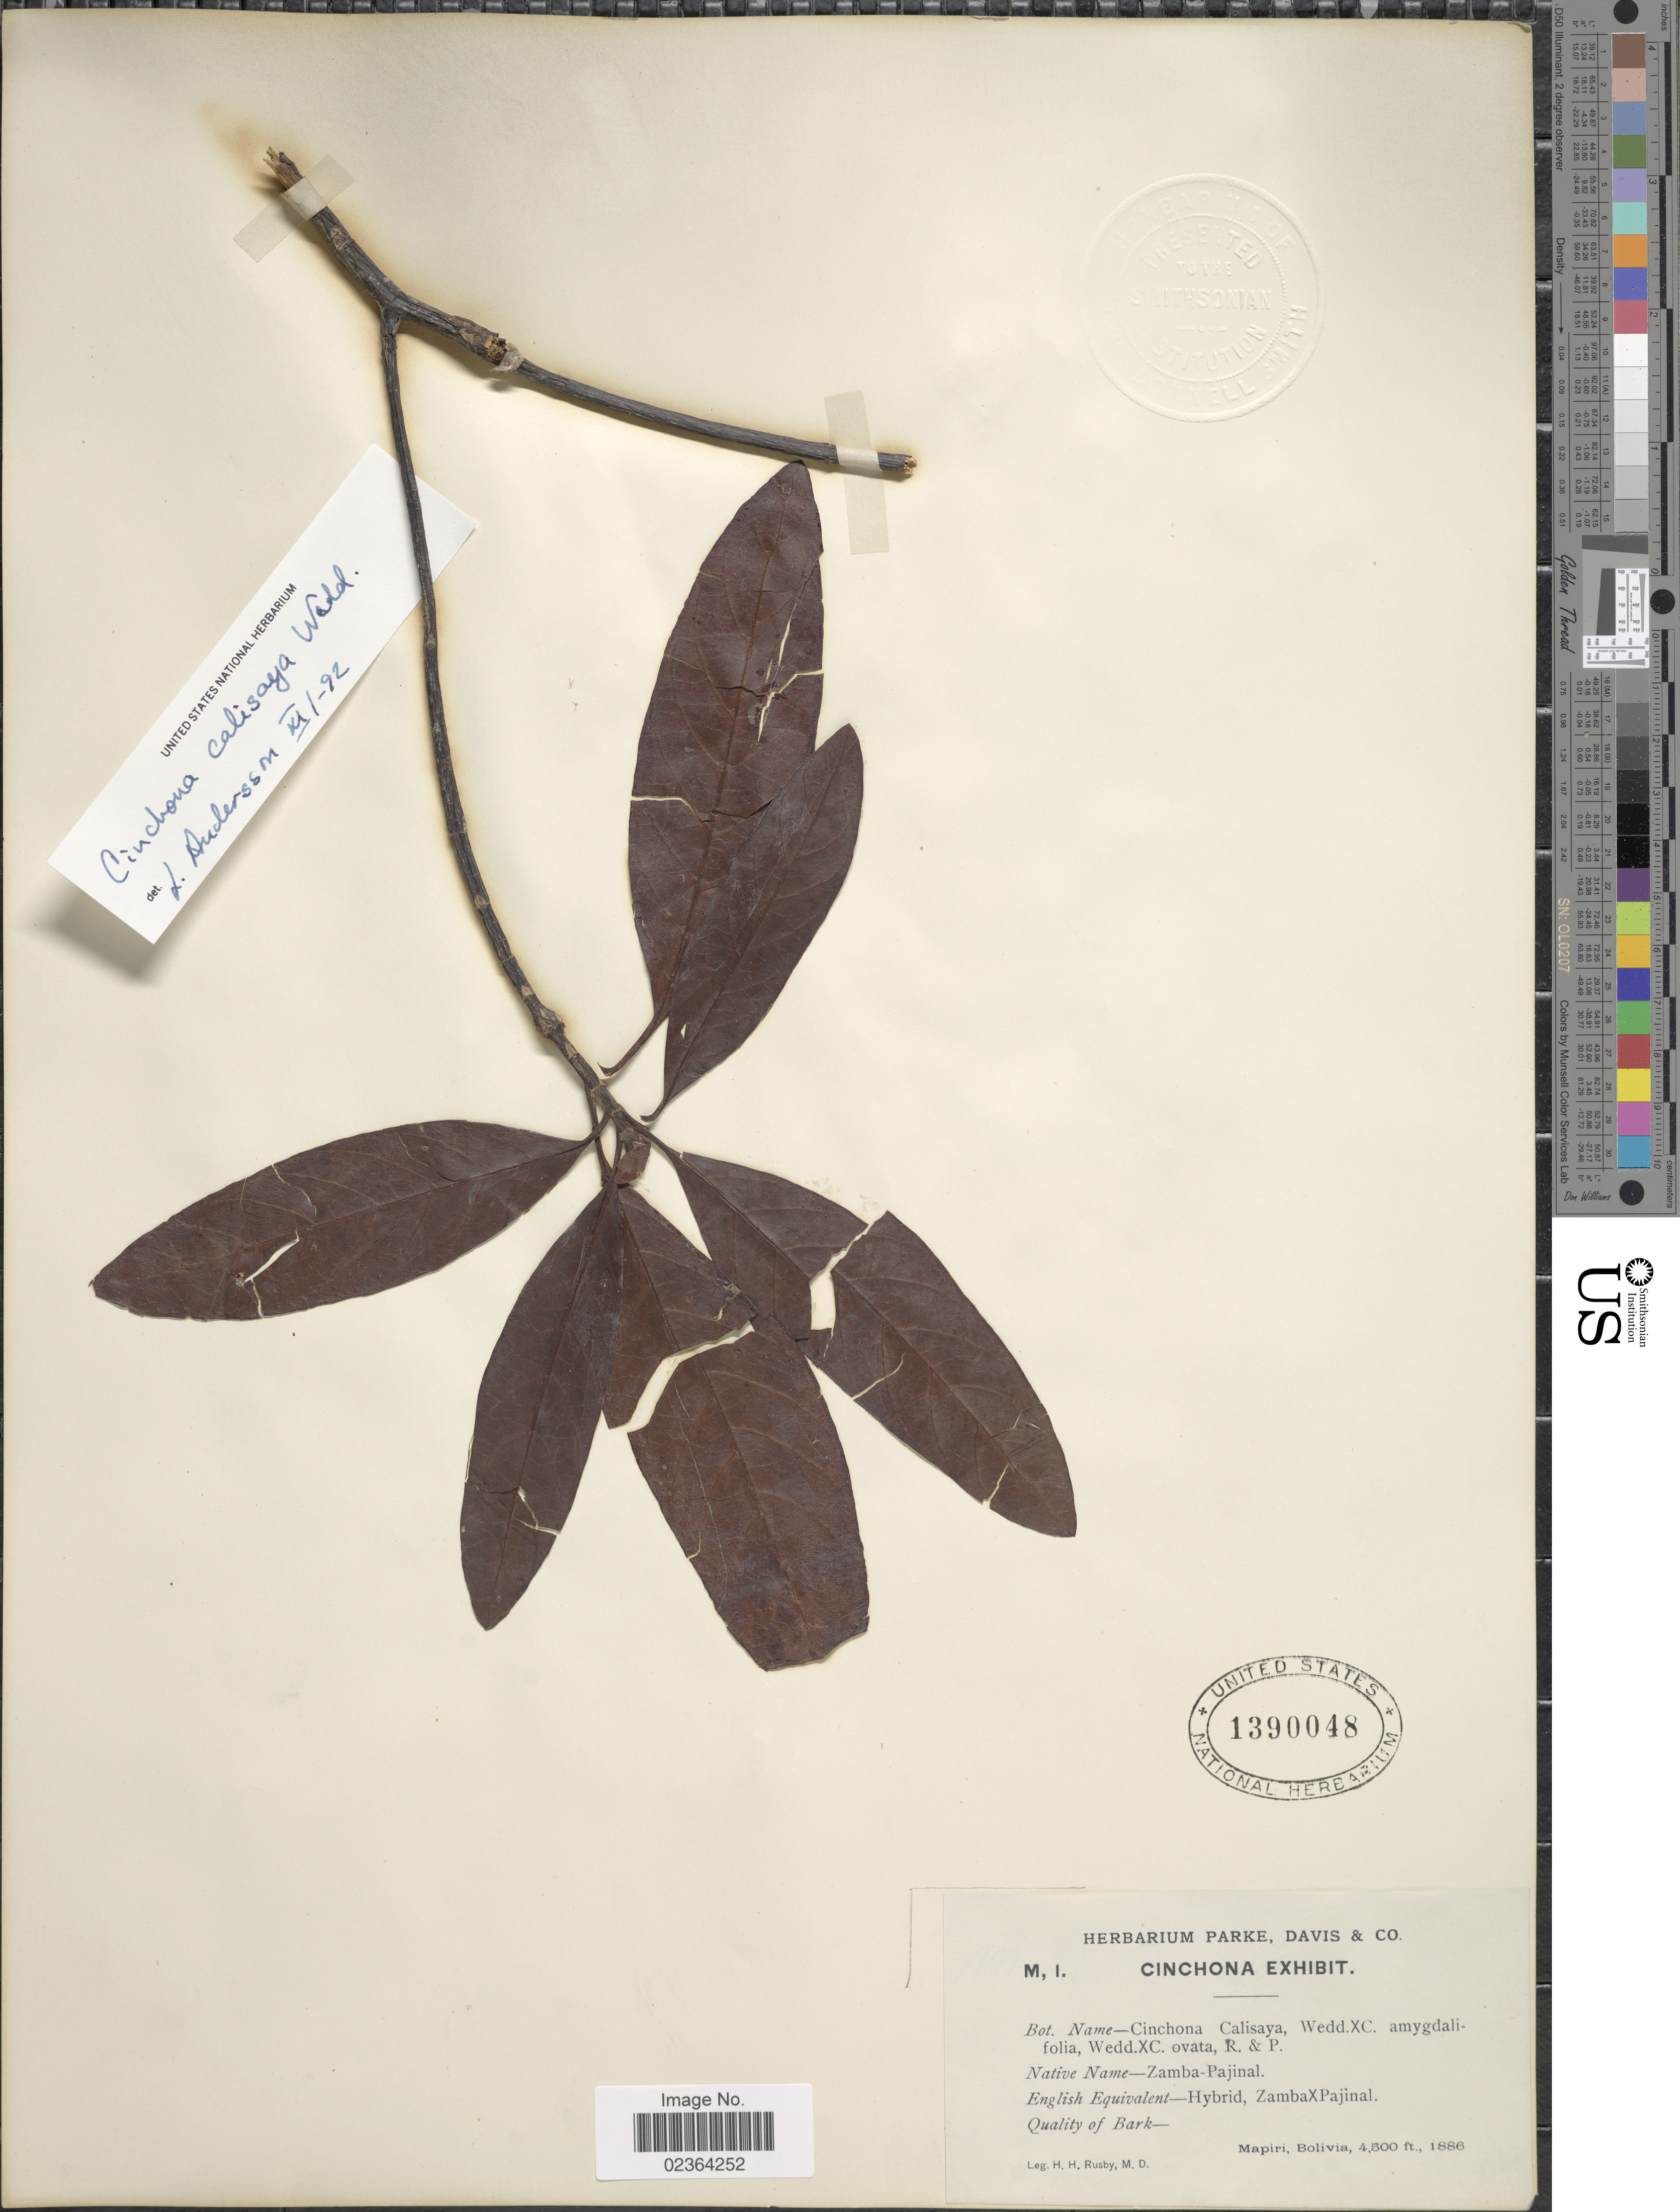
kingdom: Plantae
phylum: Tracheophyta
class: Magnoliopsida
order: Gentianales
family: Rubiaceae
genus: Cinchona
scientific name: Cinchona calisaya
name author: Wedd.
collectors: H. H. Rusby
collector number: M, 1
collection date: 1886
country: Bolivia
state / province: La Páz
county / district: Larecaja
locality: Mapiri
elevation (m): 1372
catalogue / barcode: US 1390048